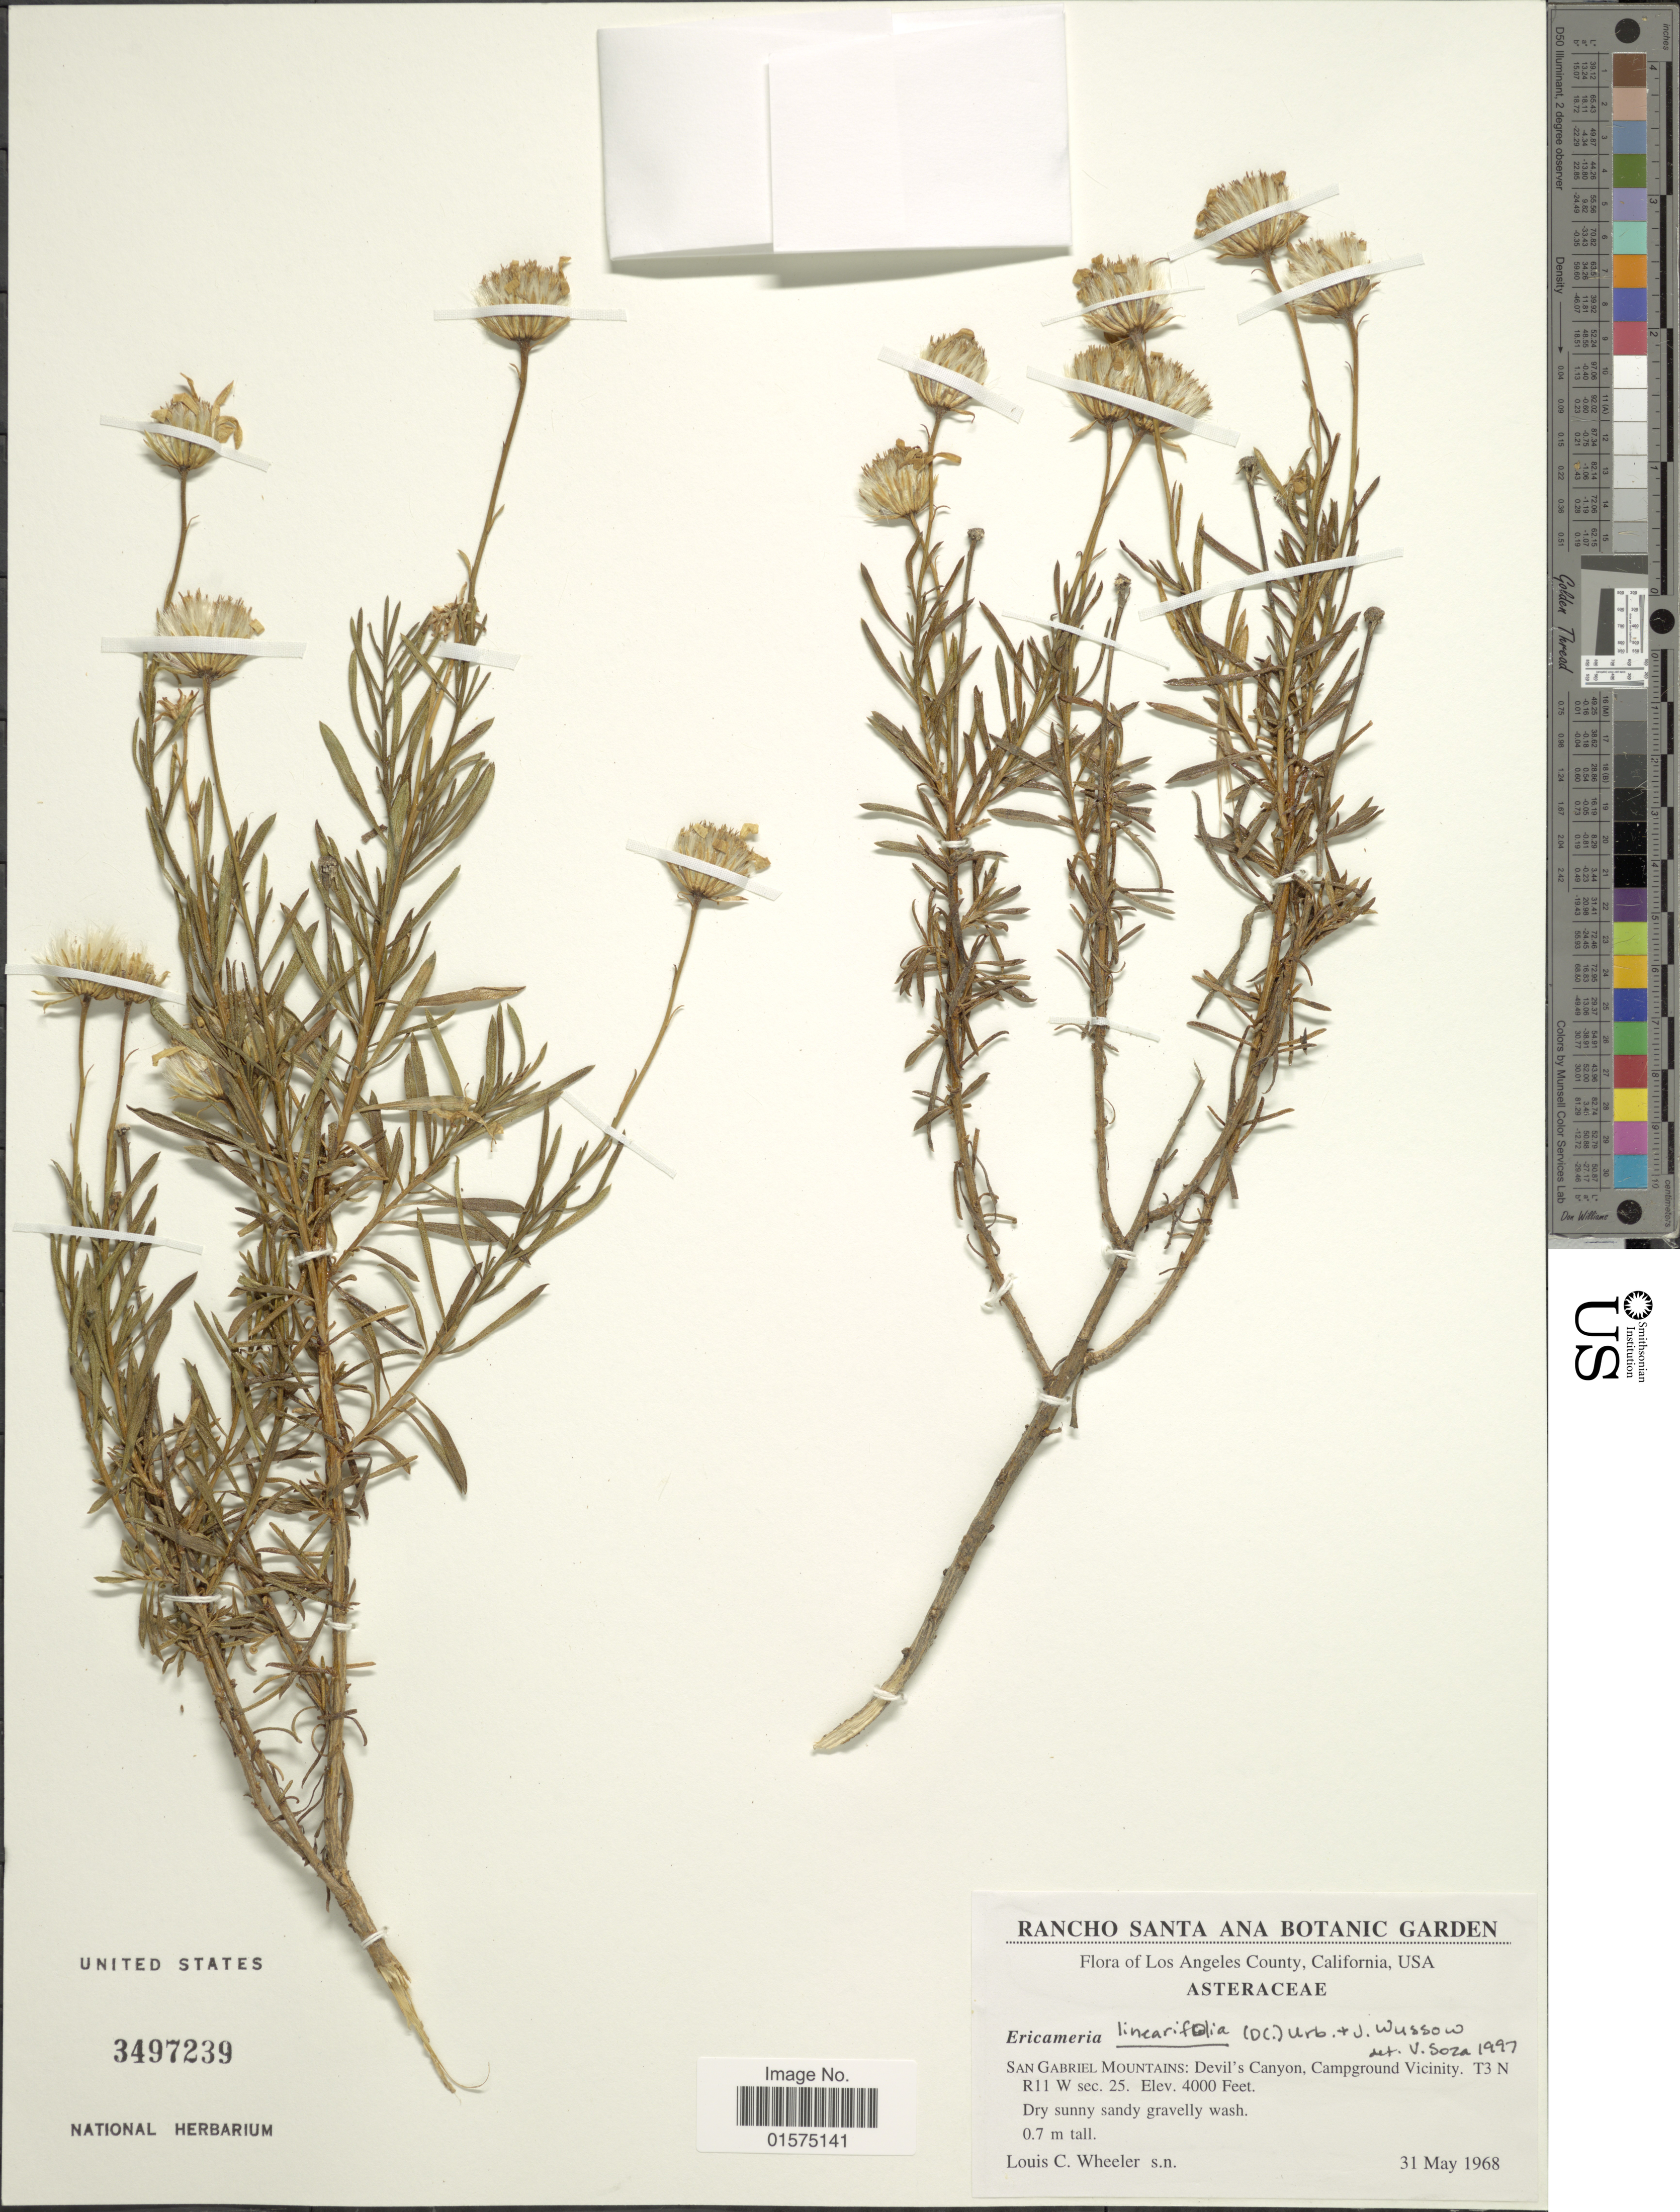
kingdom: Plantae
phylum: Tracheophyta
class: Magnoliopsida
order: Asterales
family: Asteraceae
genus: Ericameria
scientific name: Ericameria linearifolia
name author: (DC.) Urbatsch & Wussow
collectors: L. C. Wheeler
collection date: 1968-05-31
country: United States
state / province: California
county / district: Los Angeles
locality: Los Angeles County. San Gabriel Mountains: Devil's Canyon, Campground Vicinity. T3 N R11 W sec. 25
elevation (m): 1219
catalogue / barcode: US 3497239